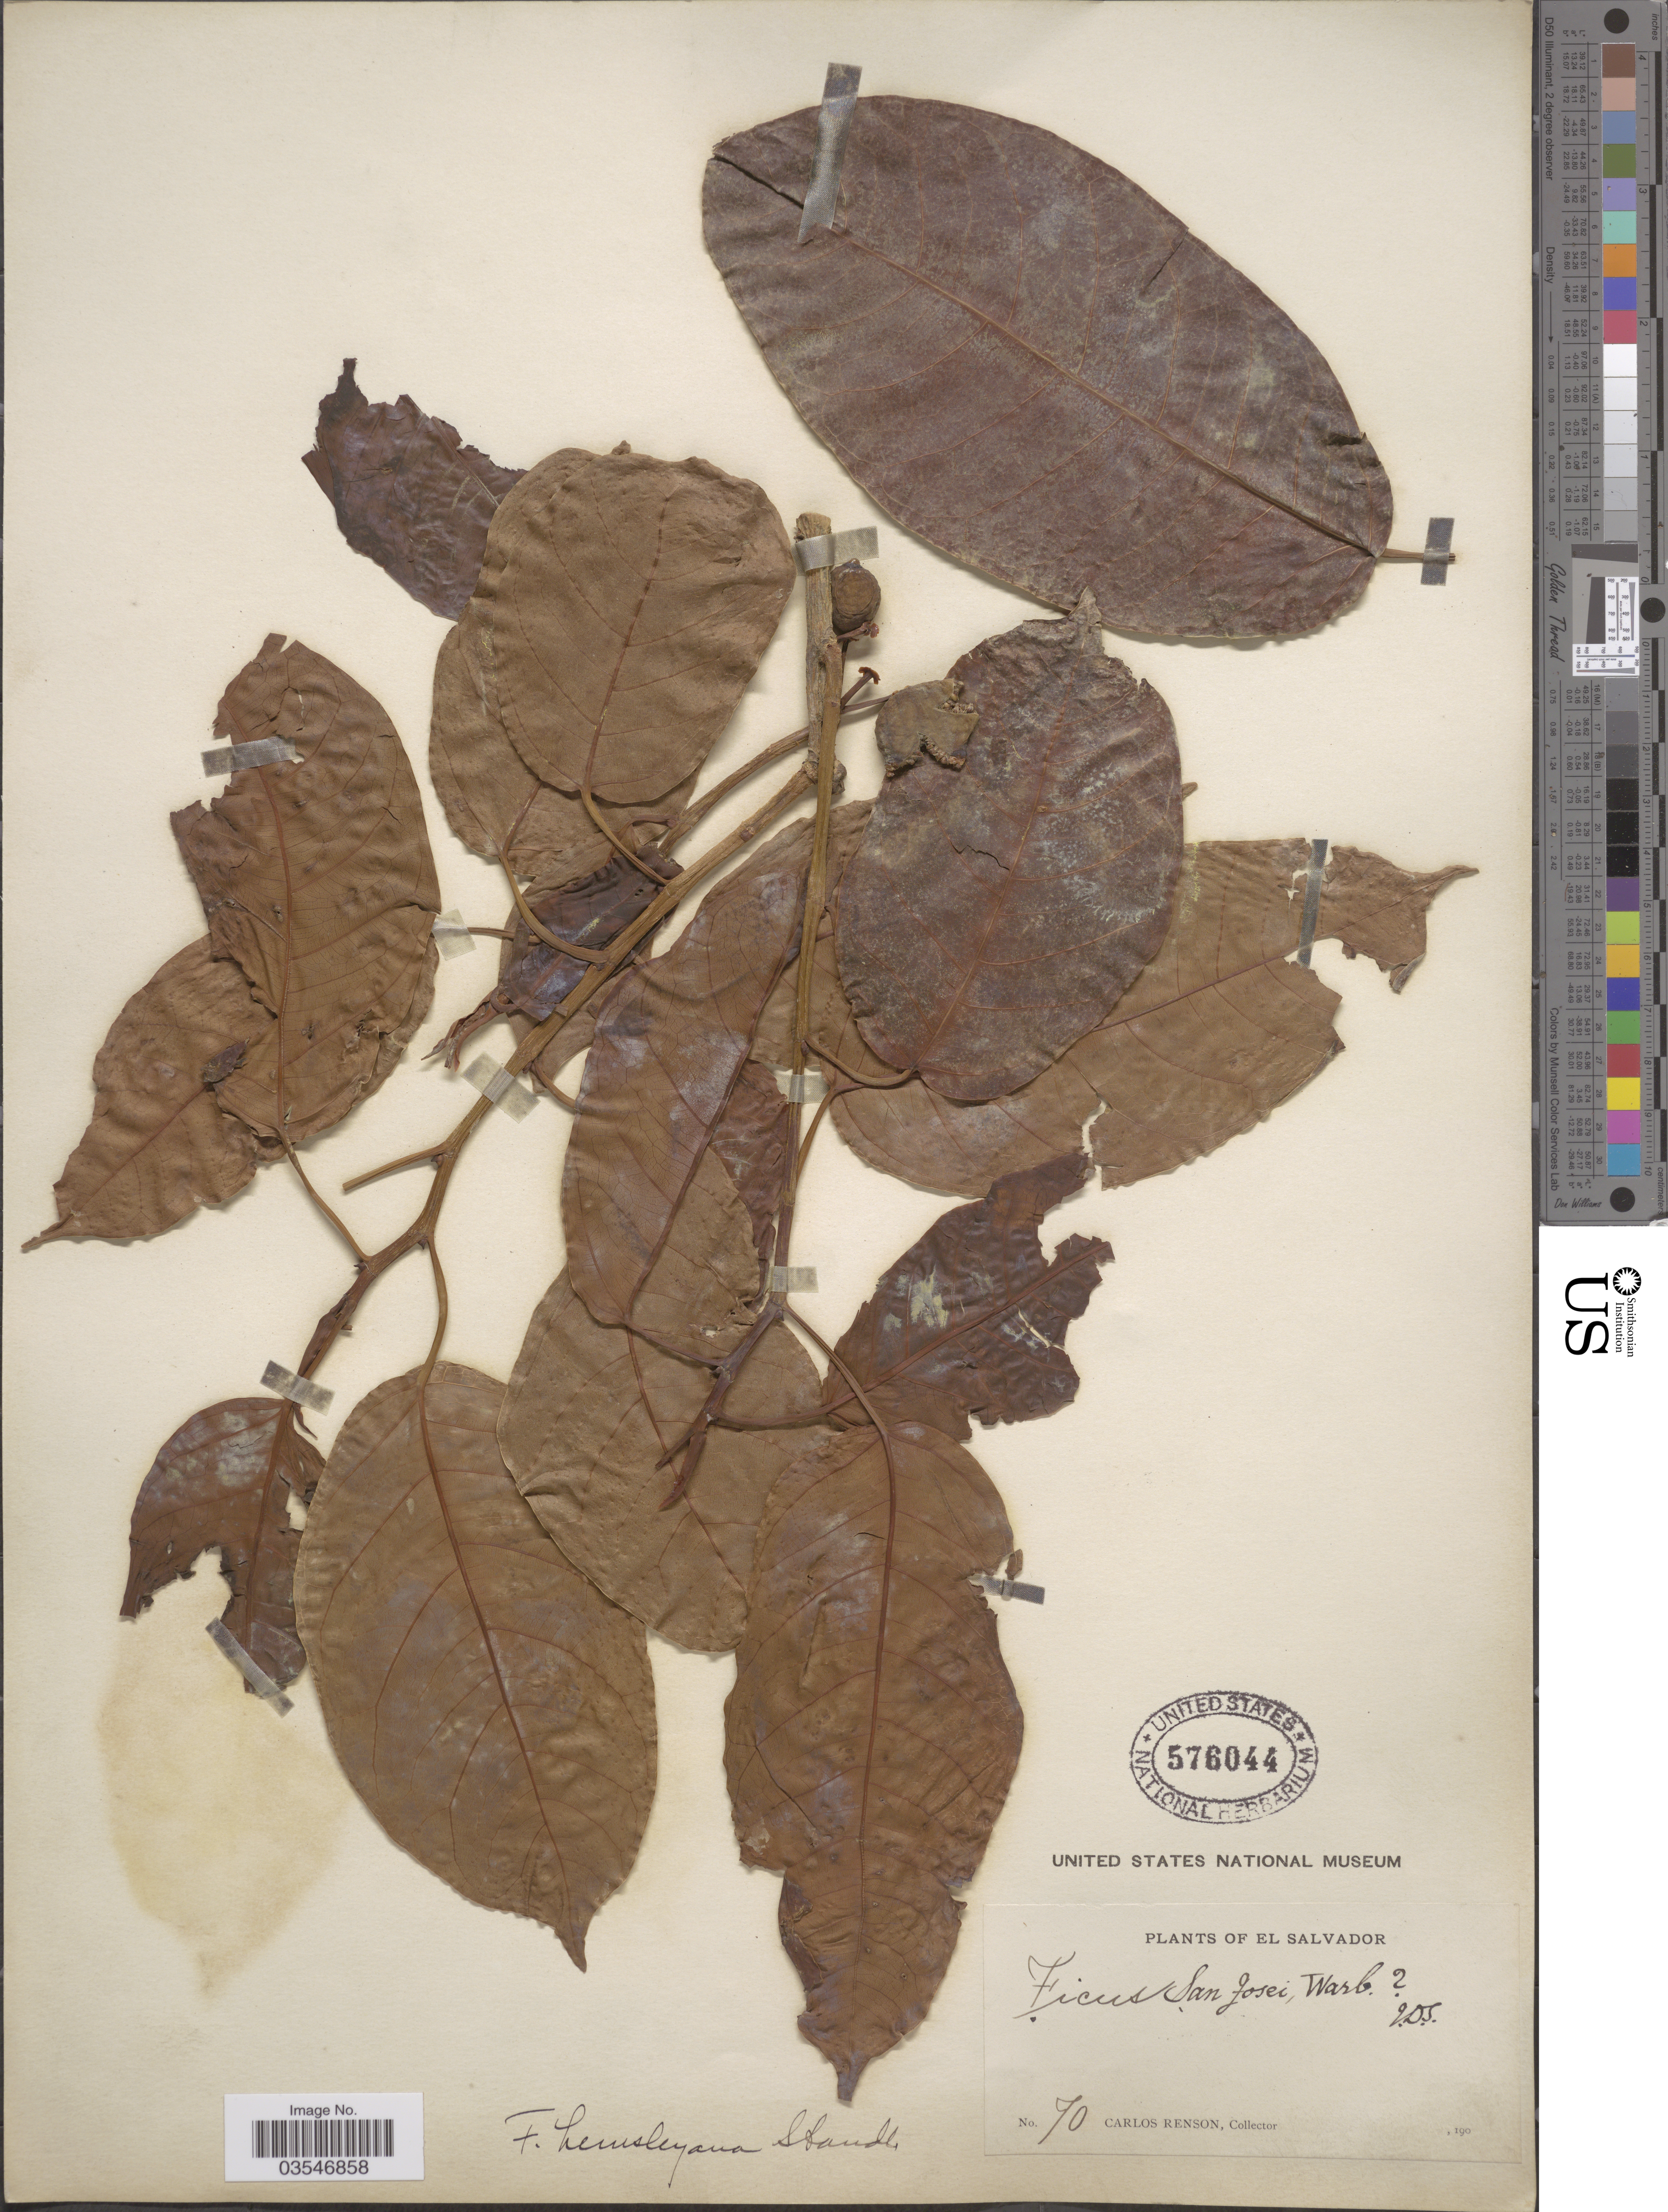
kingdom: Plantae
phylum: Tracheophyta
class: Magnoliopsida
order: Rosales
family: Moraceae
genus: Ficus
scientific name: Ficus citrifolia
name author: Mill.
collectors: C. Renson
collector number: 70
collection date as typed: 190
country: El Salvador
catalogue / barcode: US 576044